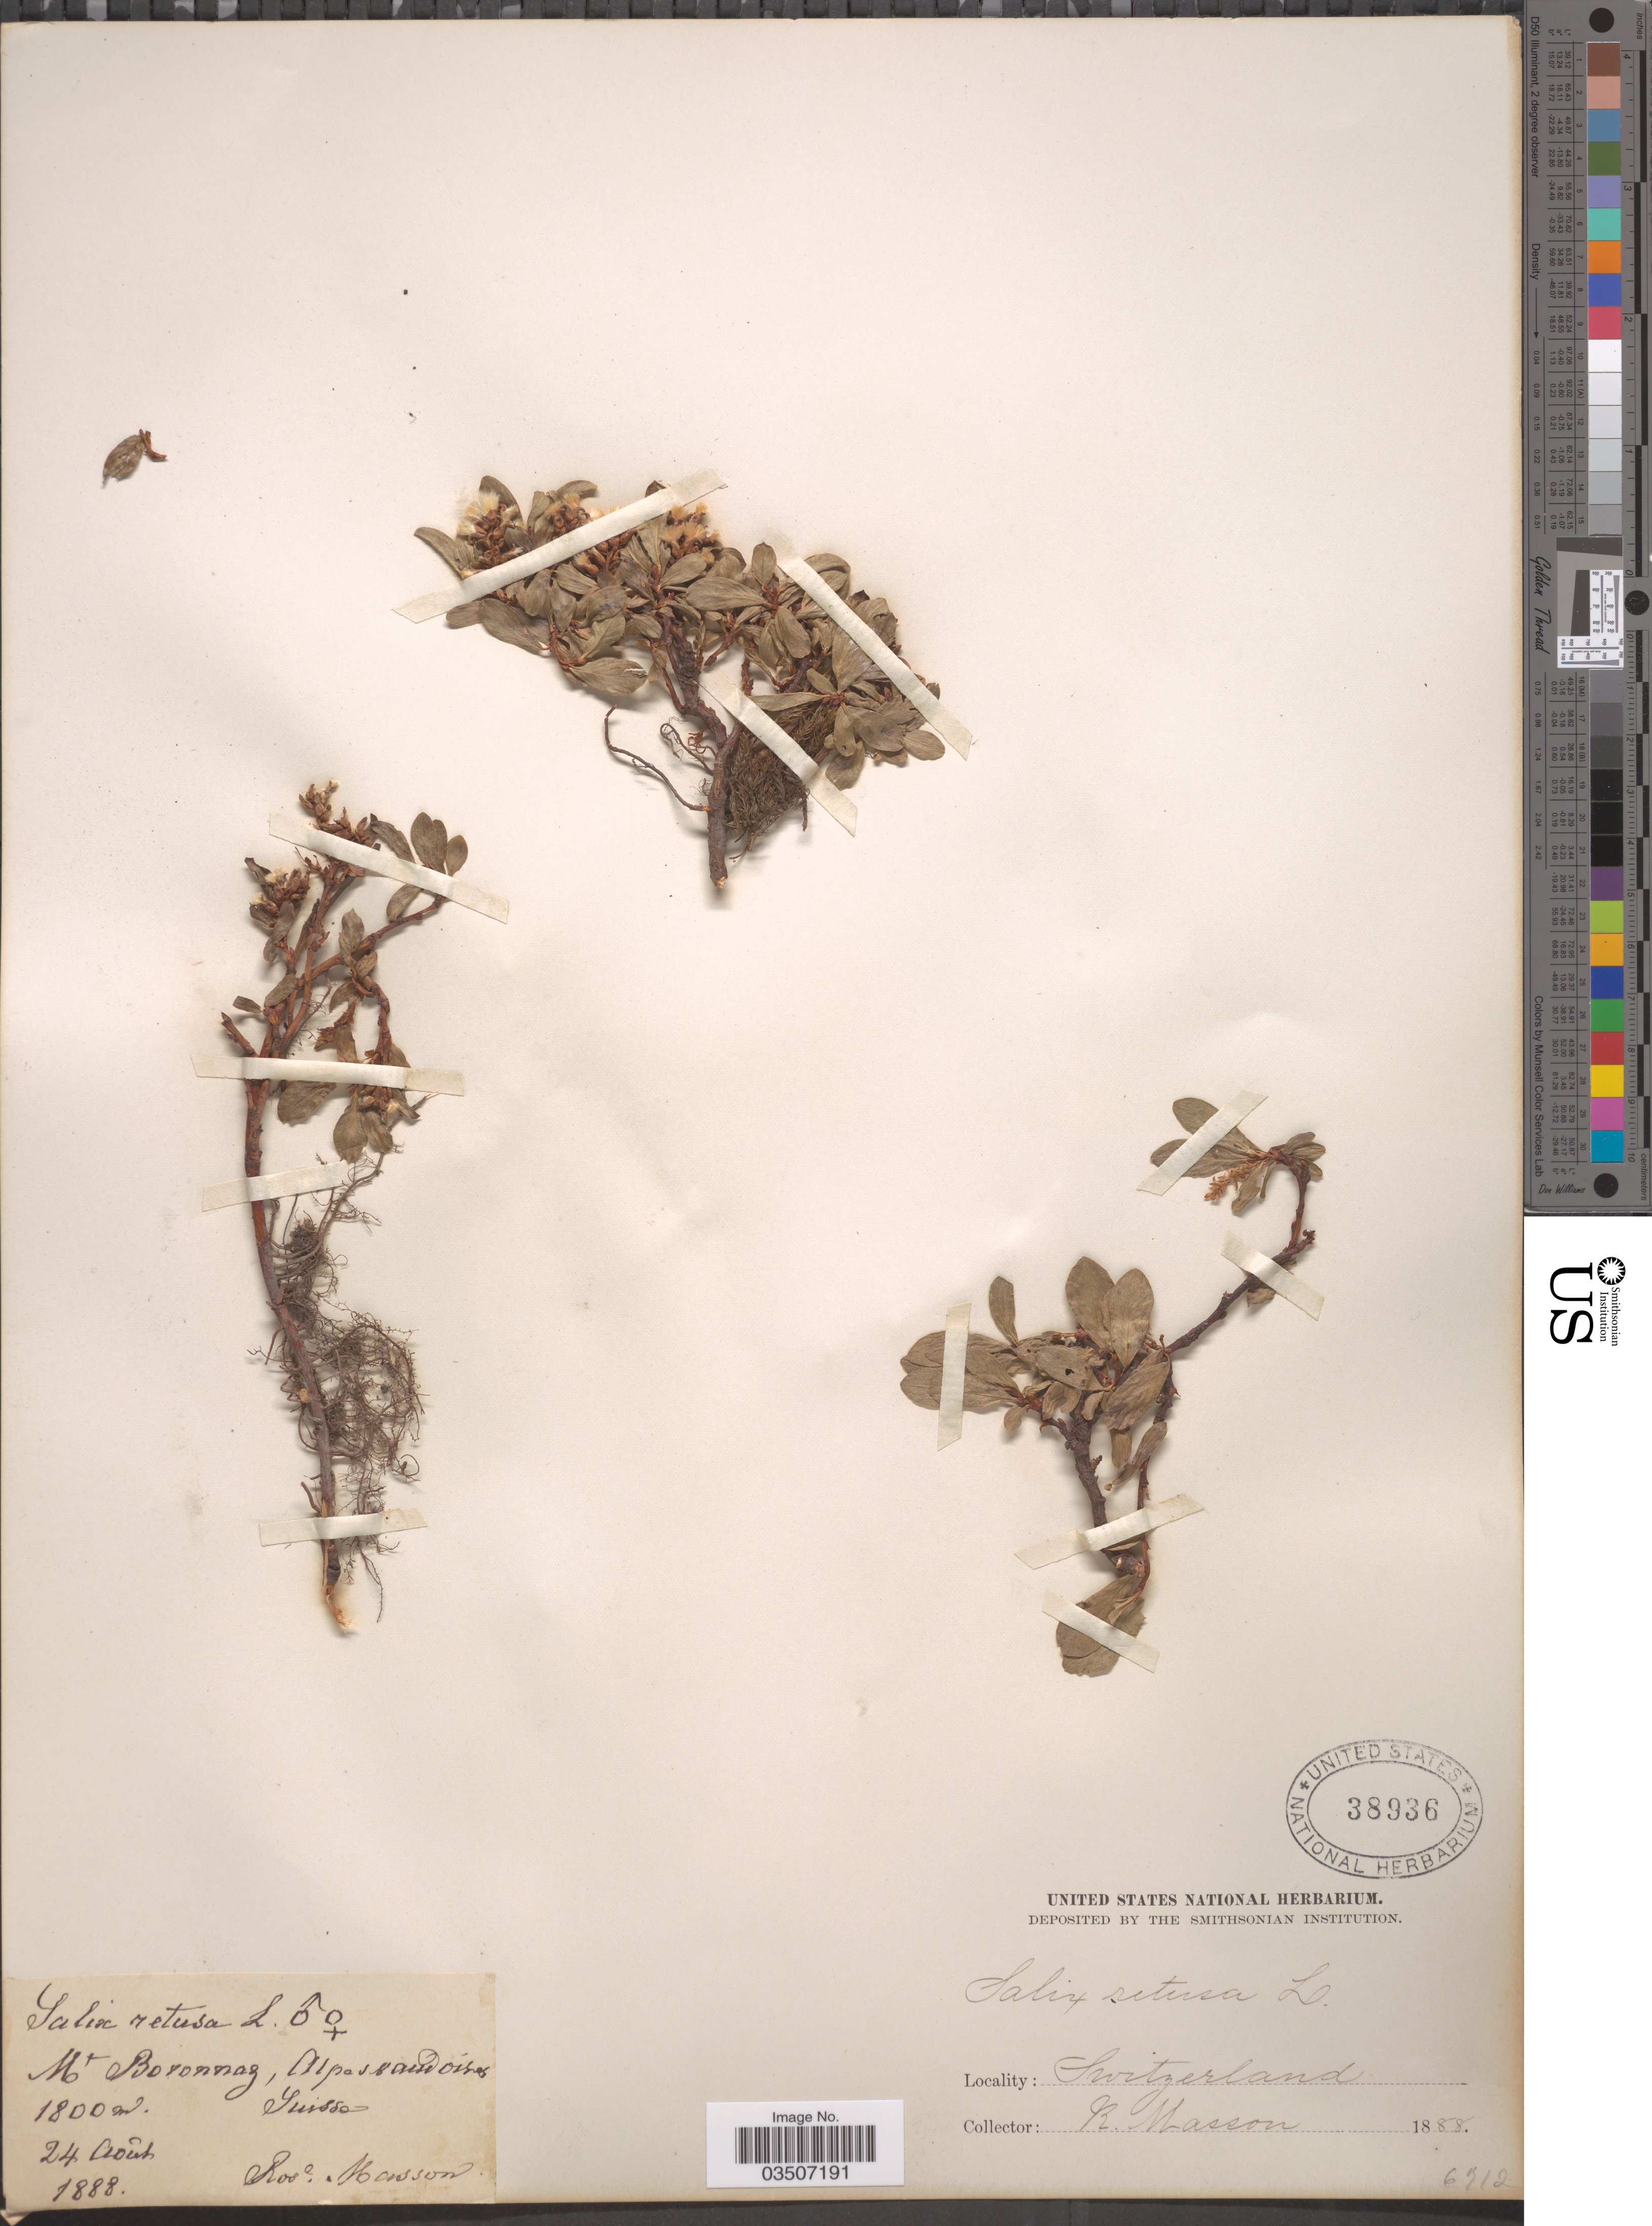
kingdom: Plantae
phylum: Tracheophyta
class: Magnoliopsida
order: Malpighiales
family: Salicaceae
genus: Salix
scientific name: Salix retusa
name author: L.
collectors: R. Masson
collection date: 1888-08-24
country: Switzerland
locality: Mt Bovonnaz, Alpes Vaudoises Suisse.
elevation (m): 1800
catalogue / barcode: US 38936